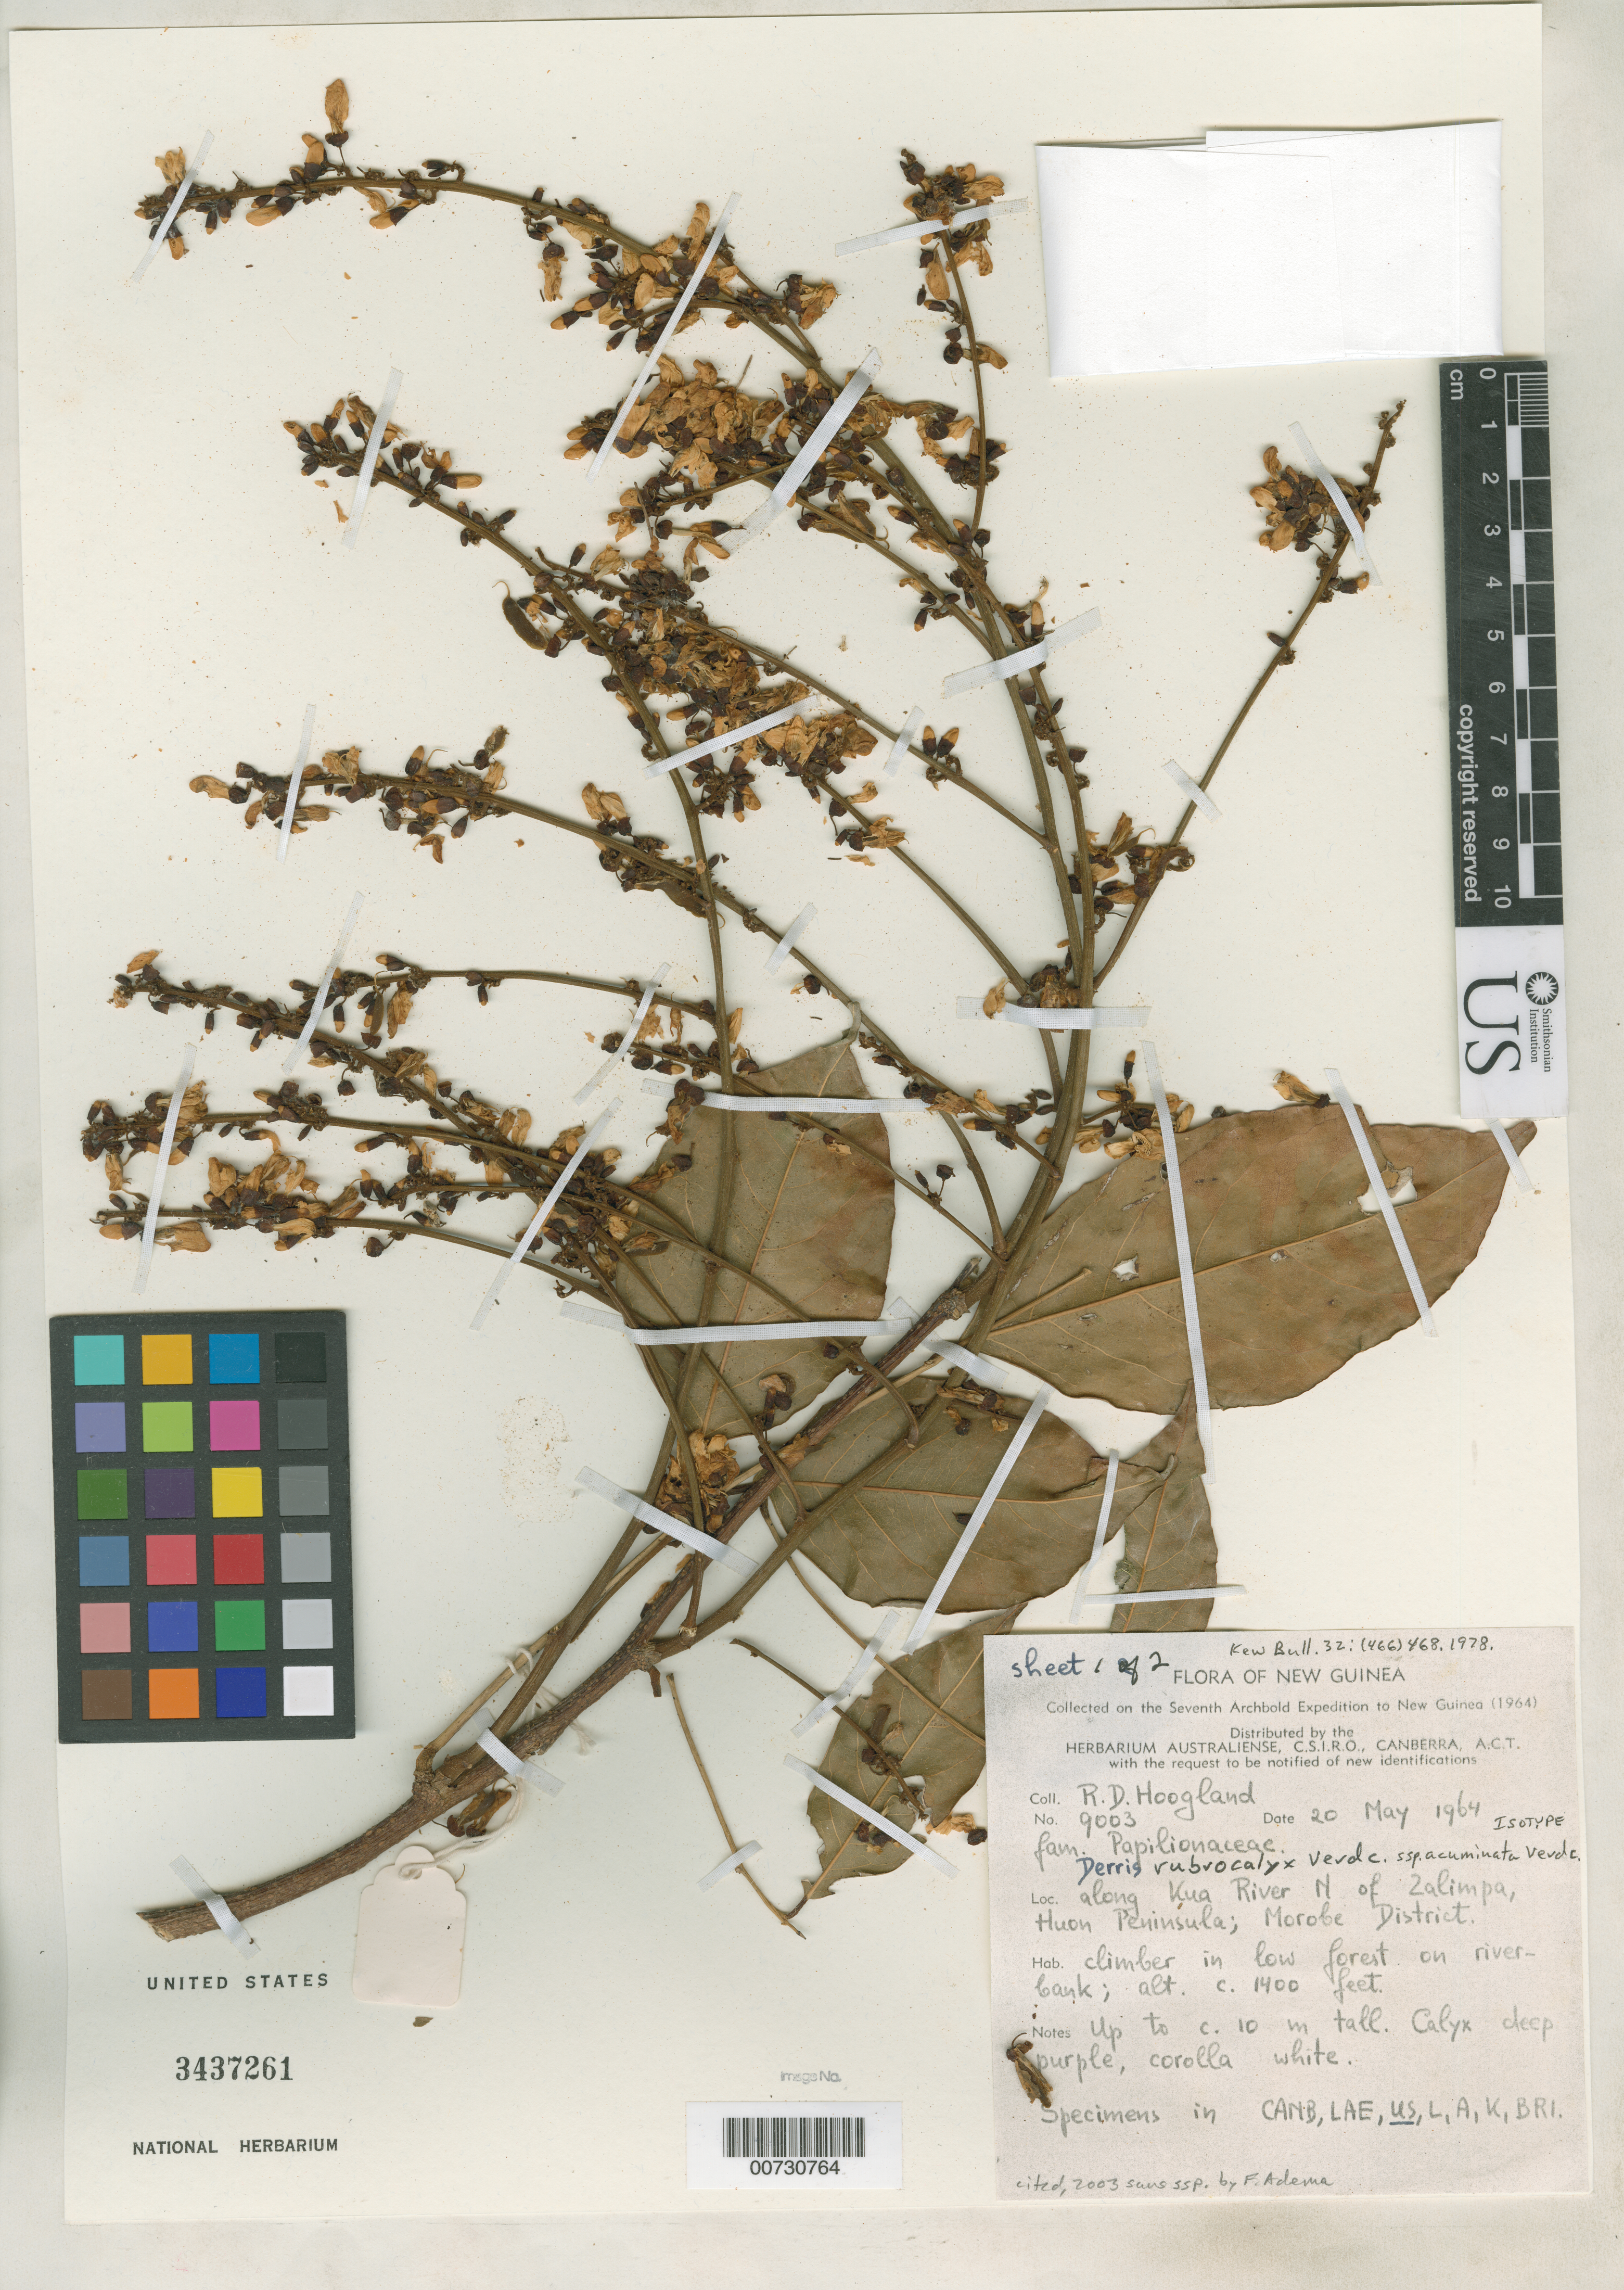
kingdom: Plantae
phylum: Tracheophyta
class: Magnoliopsida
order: Fabales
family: Fabaceae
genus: Derris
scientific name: Derris rubrocalyx subsp. acuminata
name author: Verdc.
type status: Isotype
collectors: R. D. Hoogland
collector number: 9003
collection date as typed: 20 May 1964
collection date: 1964-05-20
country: Papua New Guinea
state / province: Morobe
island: New Guinea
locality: Along Kua River N of Zalimpa, Huon Penninsula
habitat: Climber in low forest on river bank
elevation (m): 427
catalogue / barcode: US 3437261